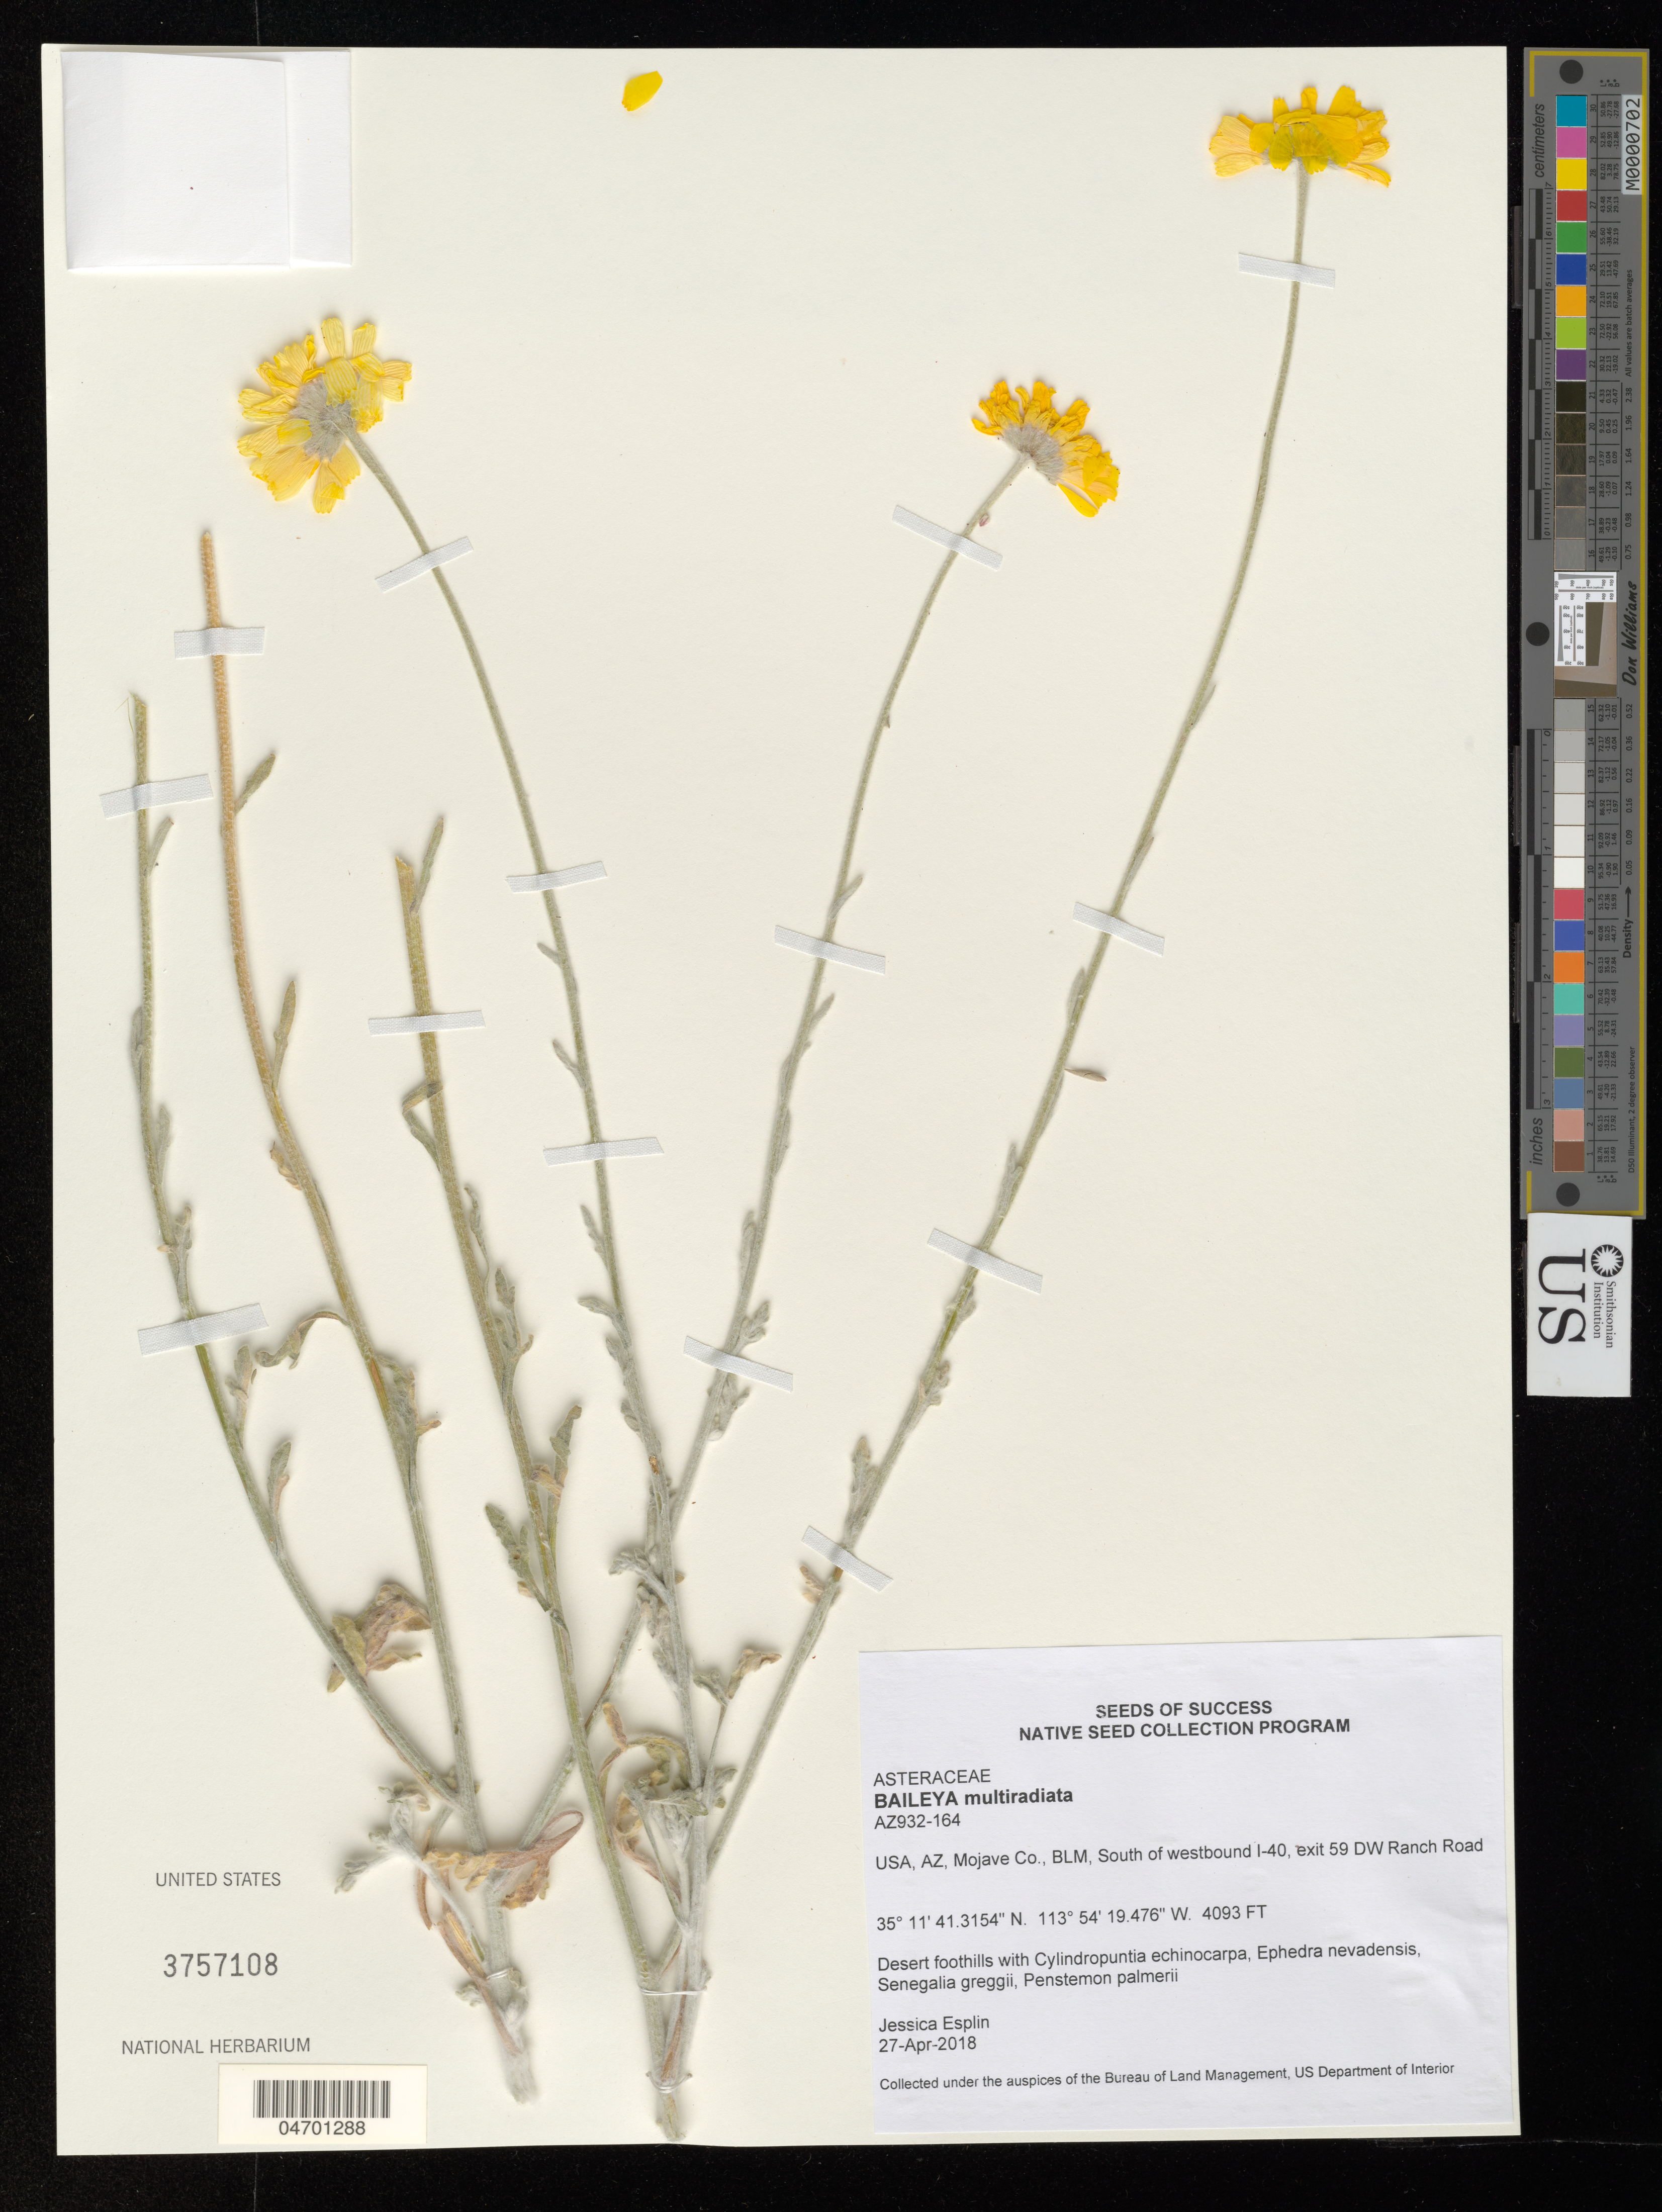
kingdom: Plantae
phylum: Tracheophyta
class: Magnoliopsida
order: Asterales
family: Asteraceae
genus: Baileya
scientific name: Baileya multiradiata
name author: Harv. & A. Gray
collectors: A. Ron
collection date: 2018-04-27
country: United States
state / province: Arizona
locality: AZ, Mojave Co., BLM, South of westbound I-40, exit 59 DW Ranch Road.Carpenter Ranch Road.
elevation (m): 1248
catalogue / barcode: US 3757108